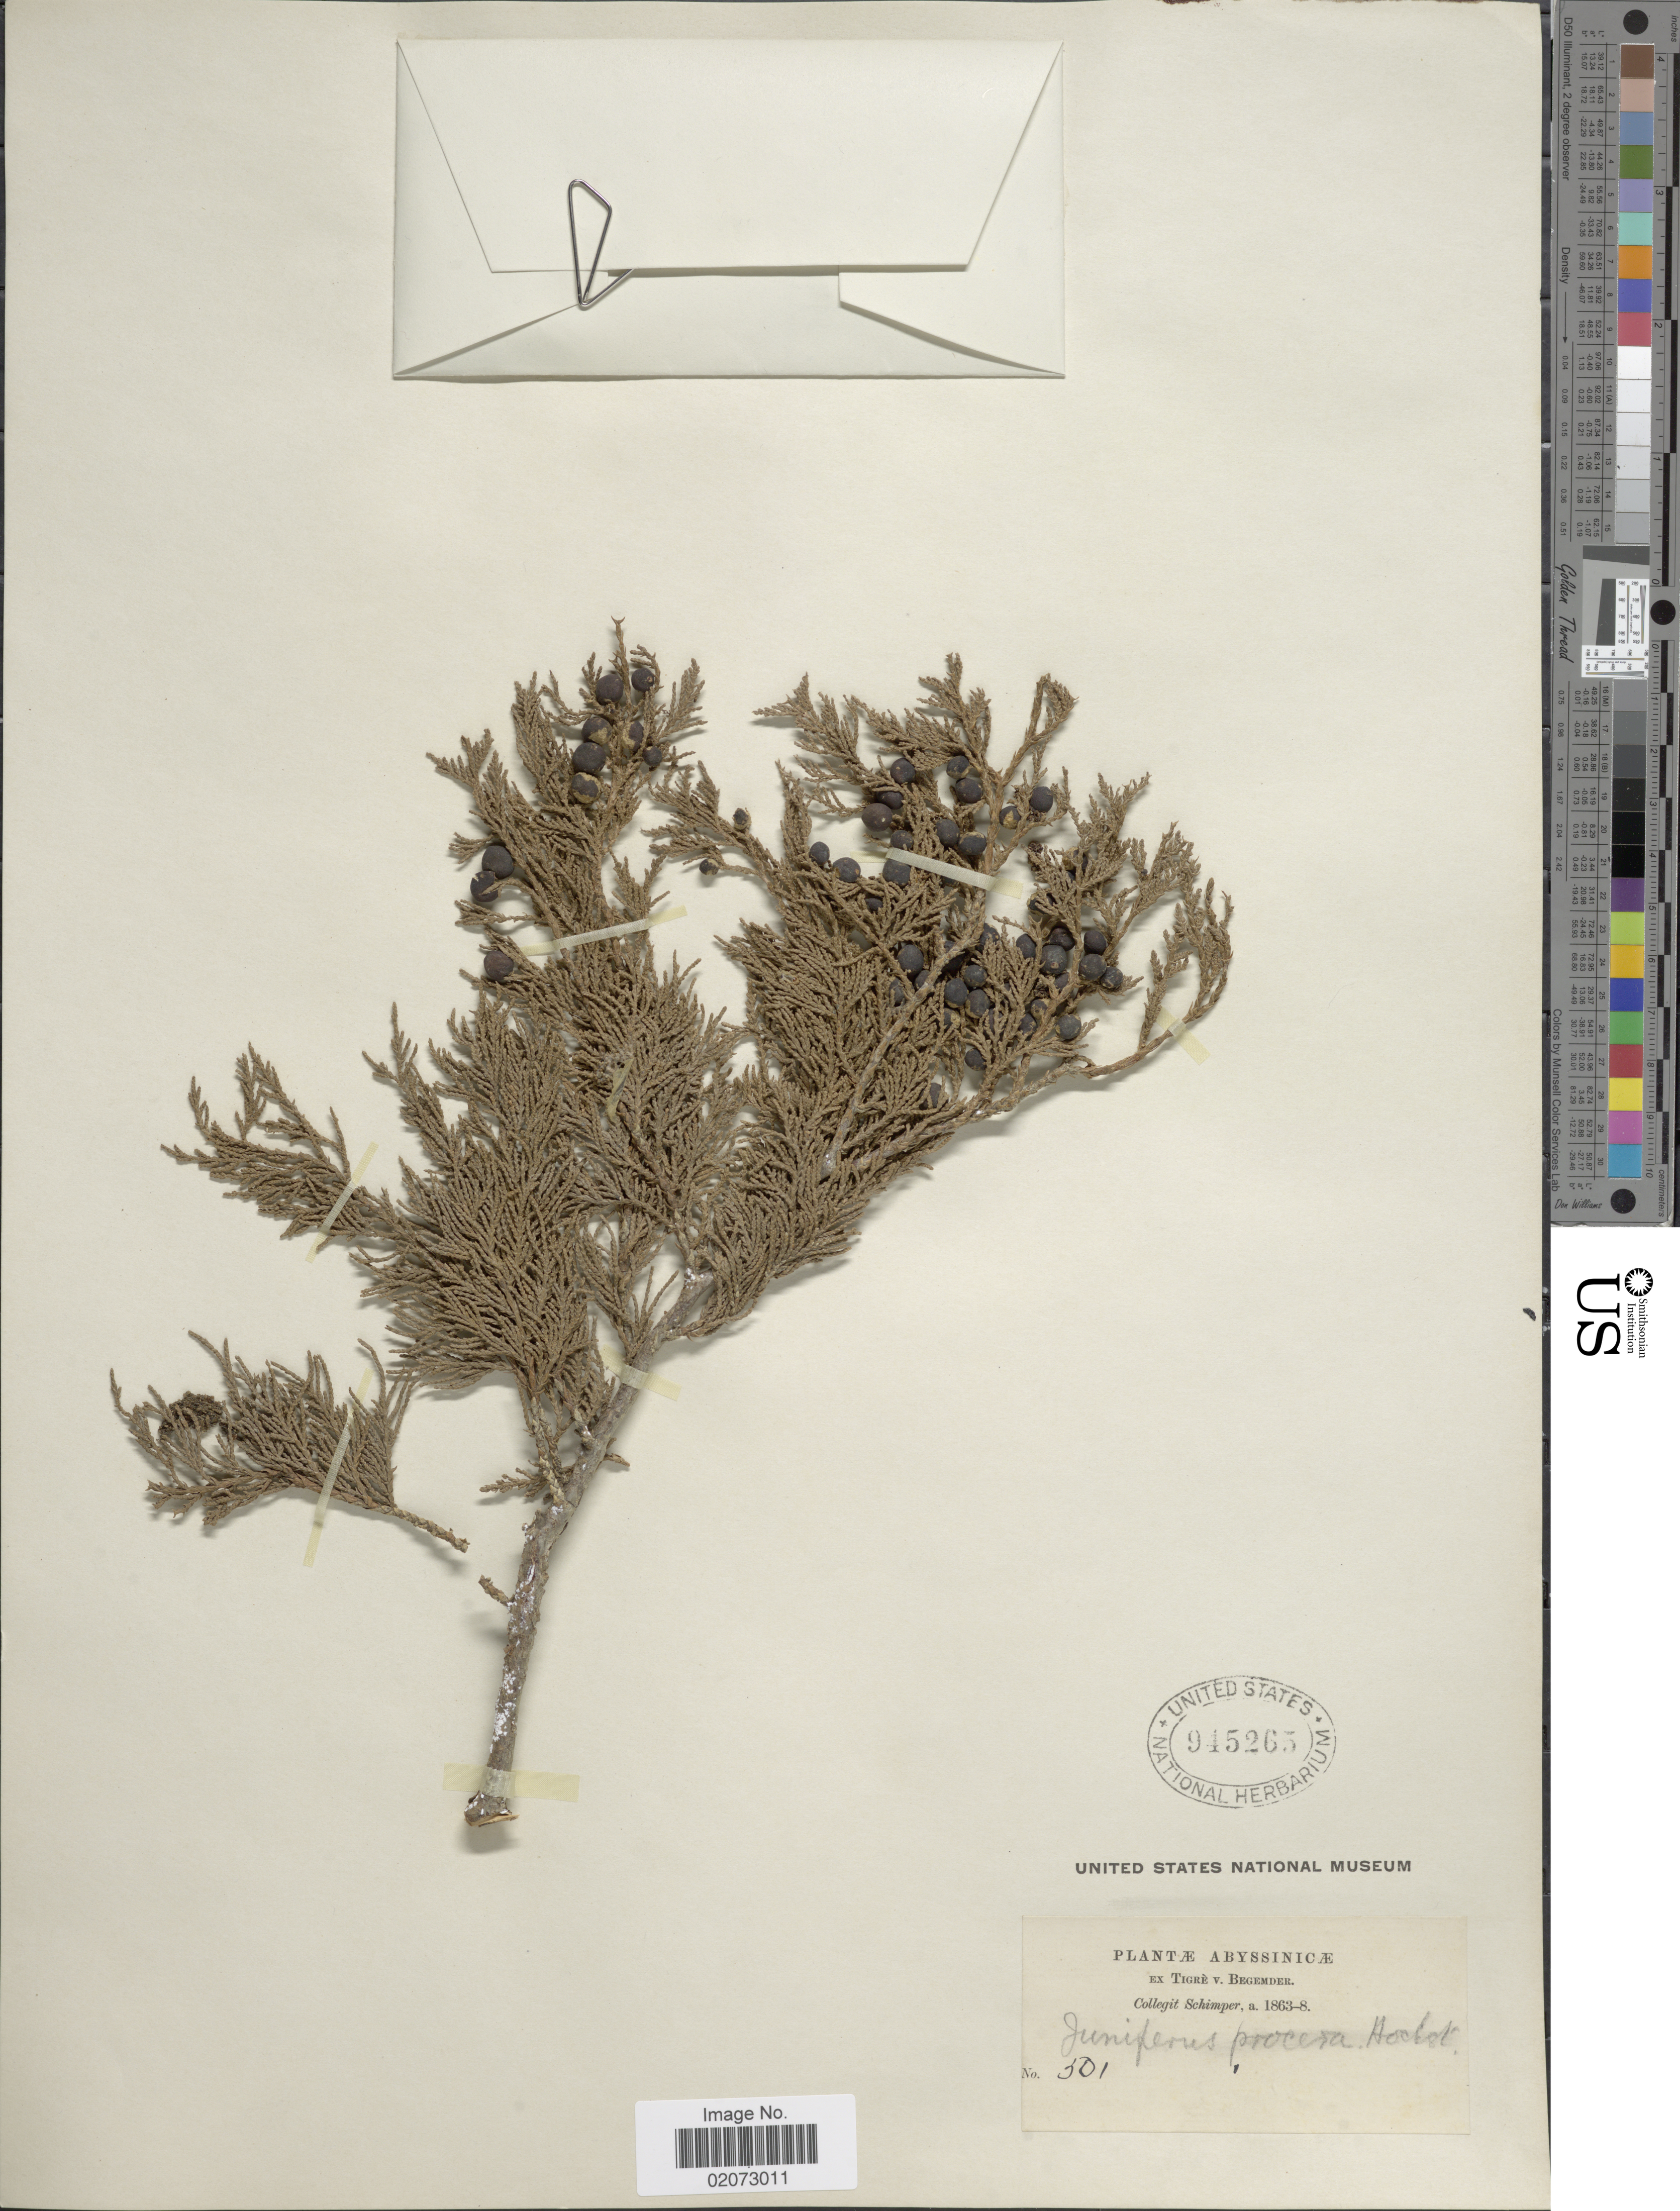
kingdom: Plantae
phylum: Tracheophyta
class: Pinopsida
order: Pinales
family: Cupressaceae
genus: Juniperus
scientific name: Juniperus procera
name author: Hochst. ex Endl.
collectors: -. Schimper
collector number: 501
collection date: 1863/1868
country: Eritrea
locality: Abyssinia. Tigre v. Begemder.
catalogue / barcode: US 945265